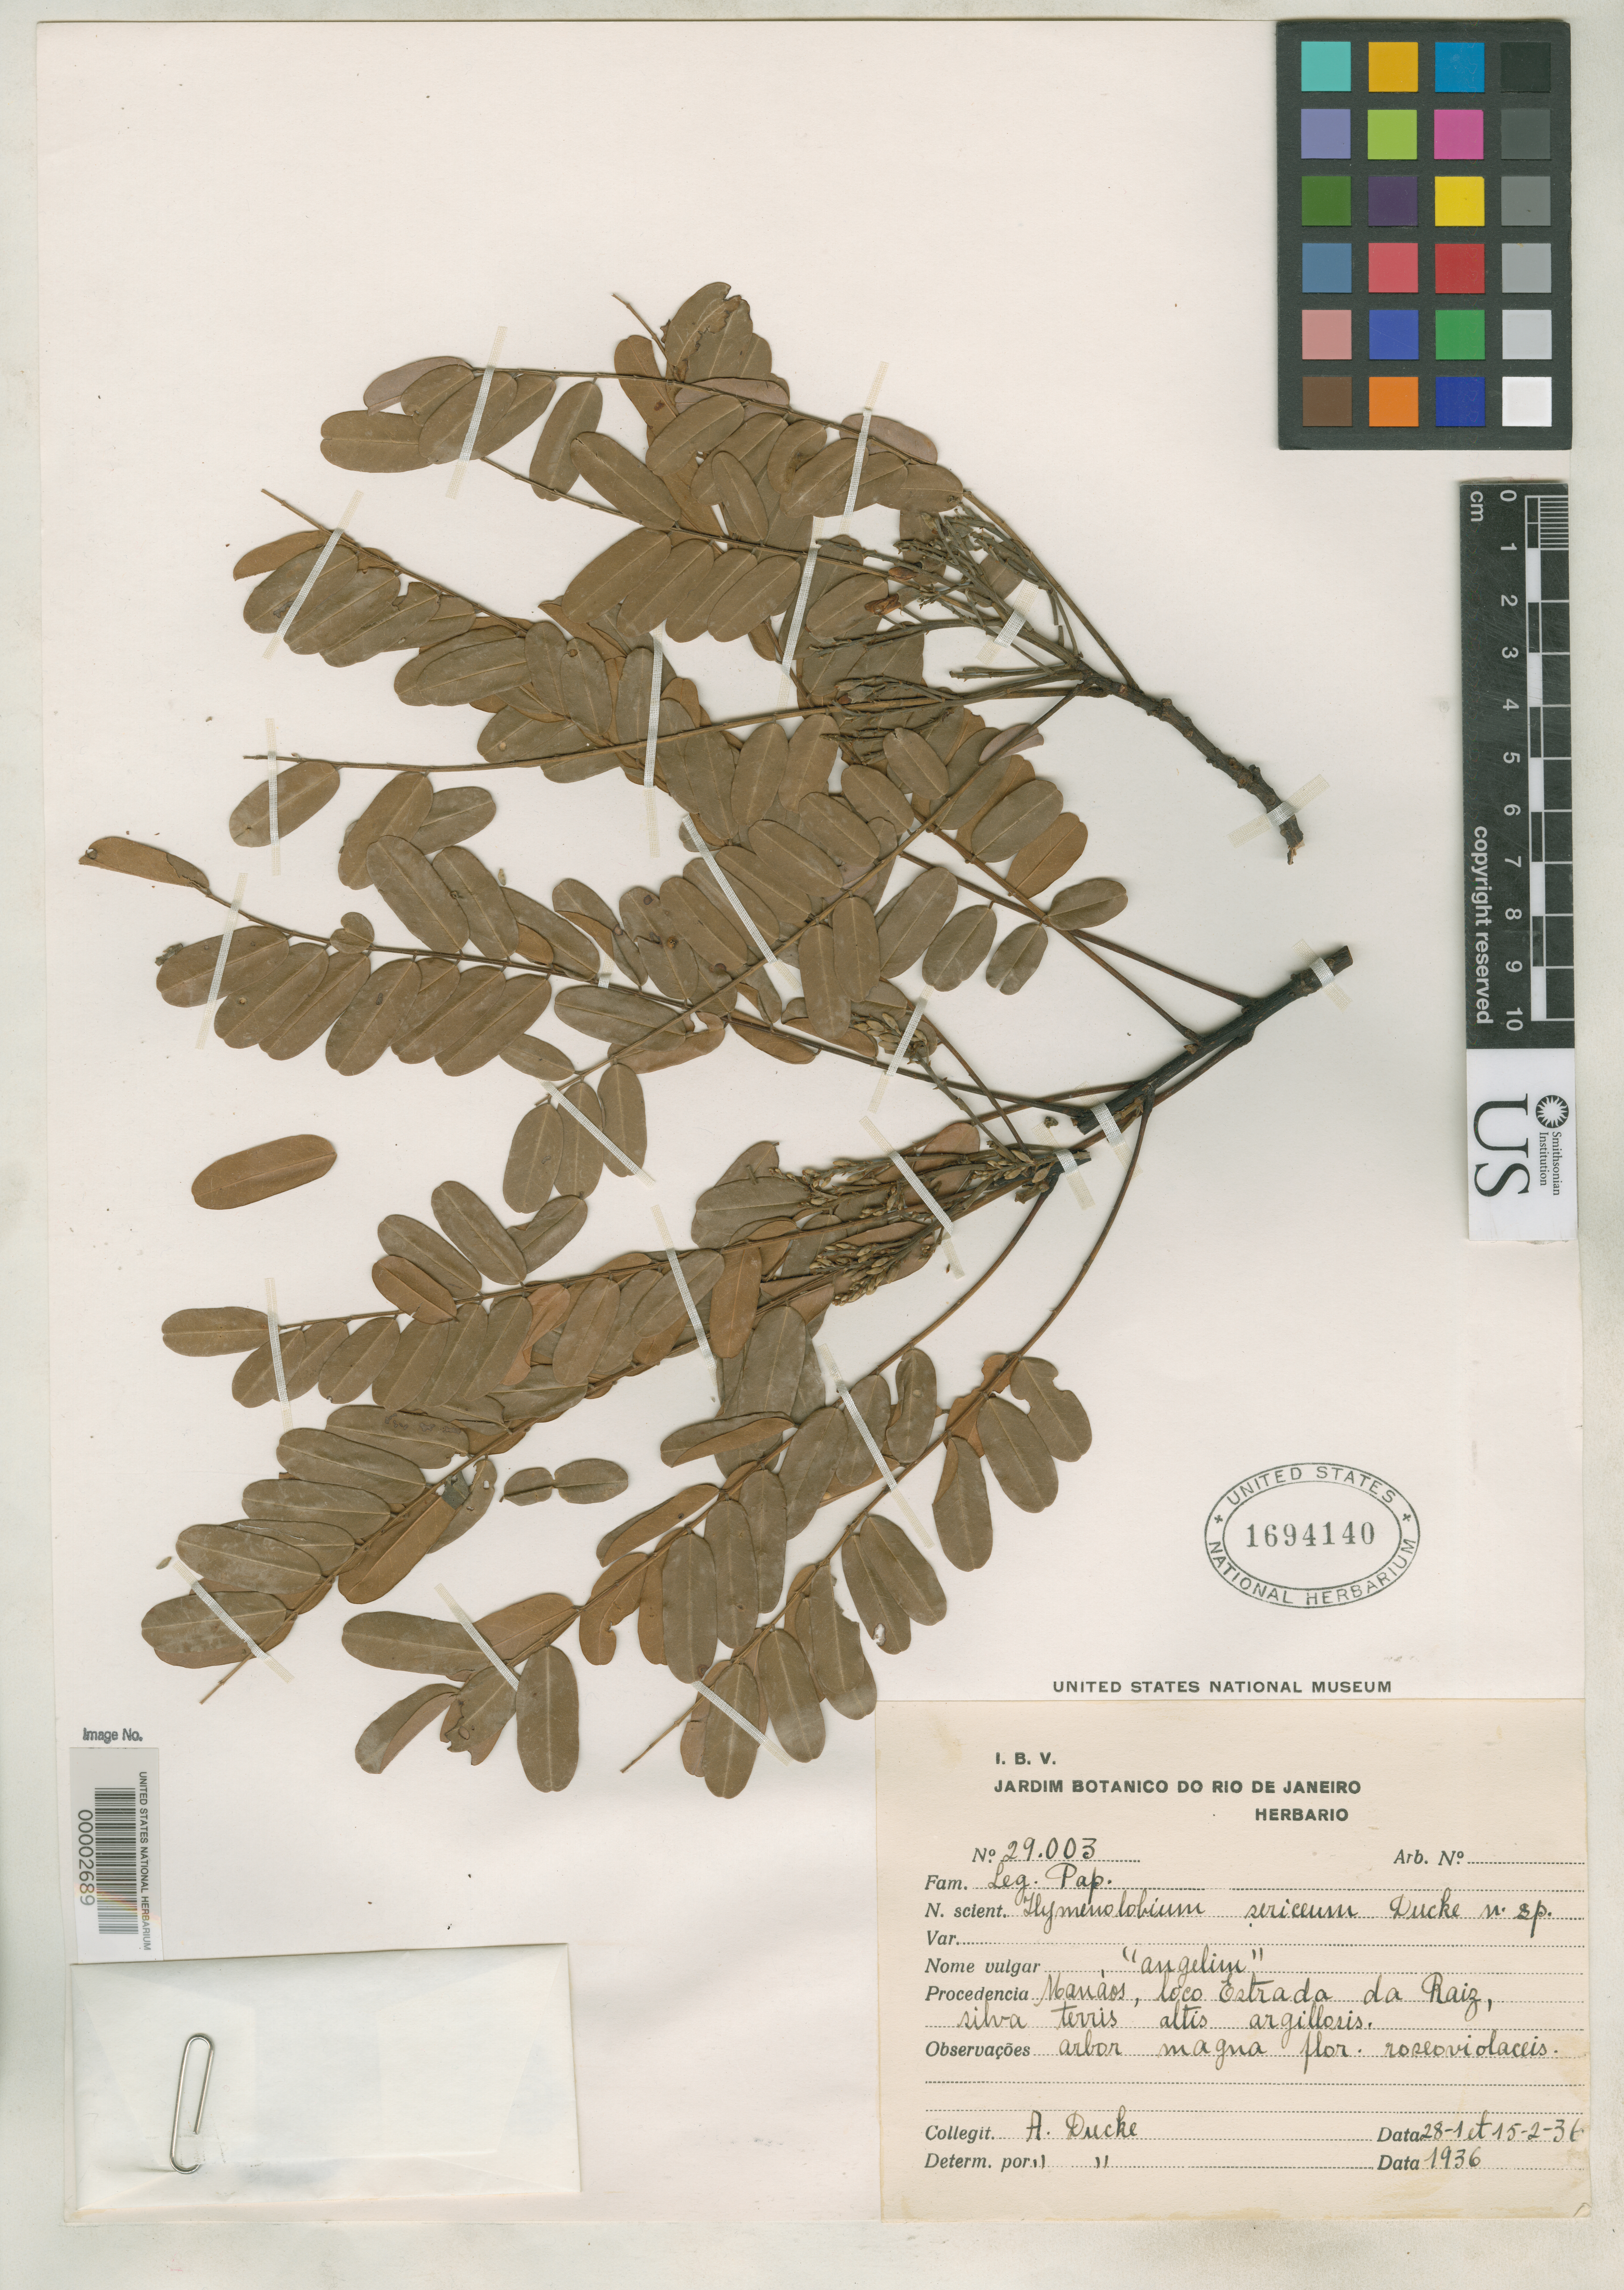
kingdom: Plantae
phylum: Tracheophyta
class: Magnoliopsida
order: Fabales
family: Fabaceae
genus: Hymenolobium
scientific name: Hymenolobium sericeum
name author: Ducke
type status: Isotype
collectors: A. Ducke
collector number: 29003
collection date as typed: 15 Feb 1936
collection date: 1936-02-15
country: Brazil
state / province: Amazonas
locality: Manaos.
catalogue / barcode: US 1694140